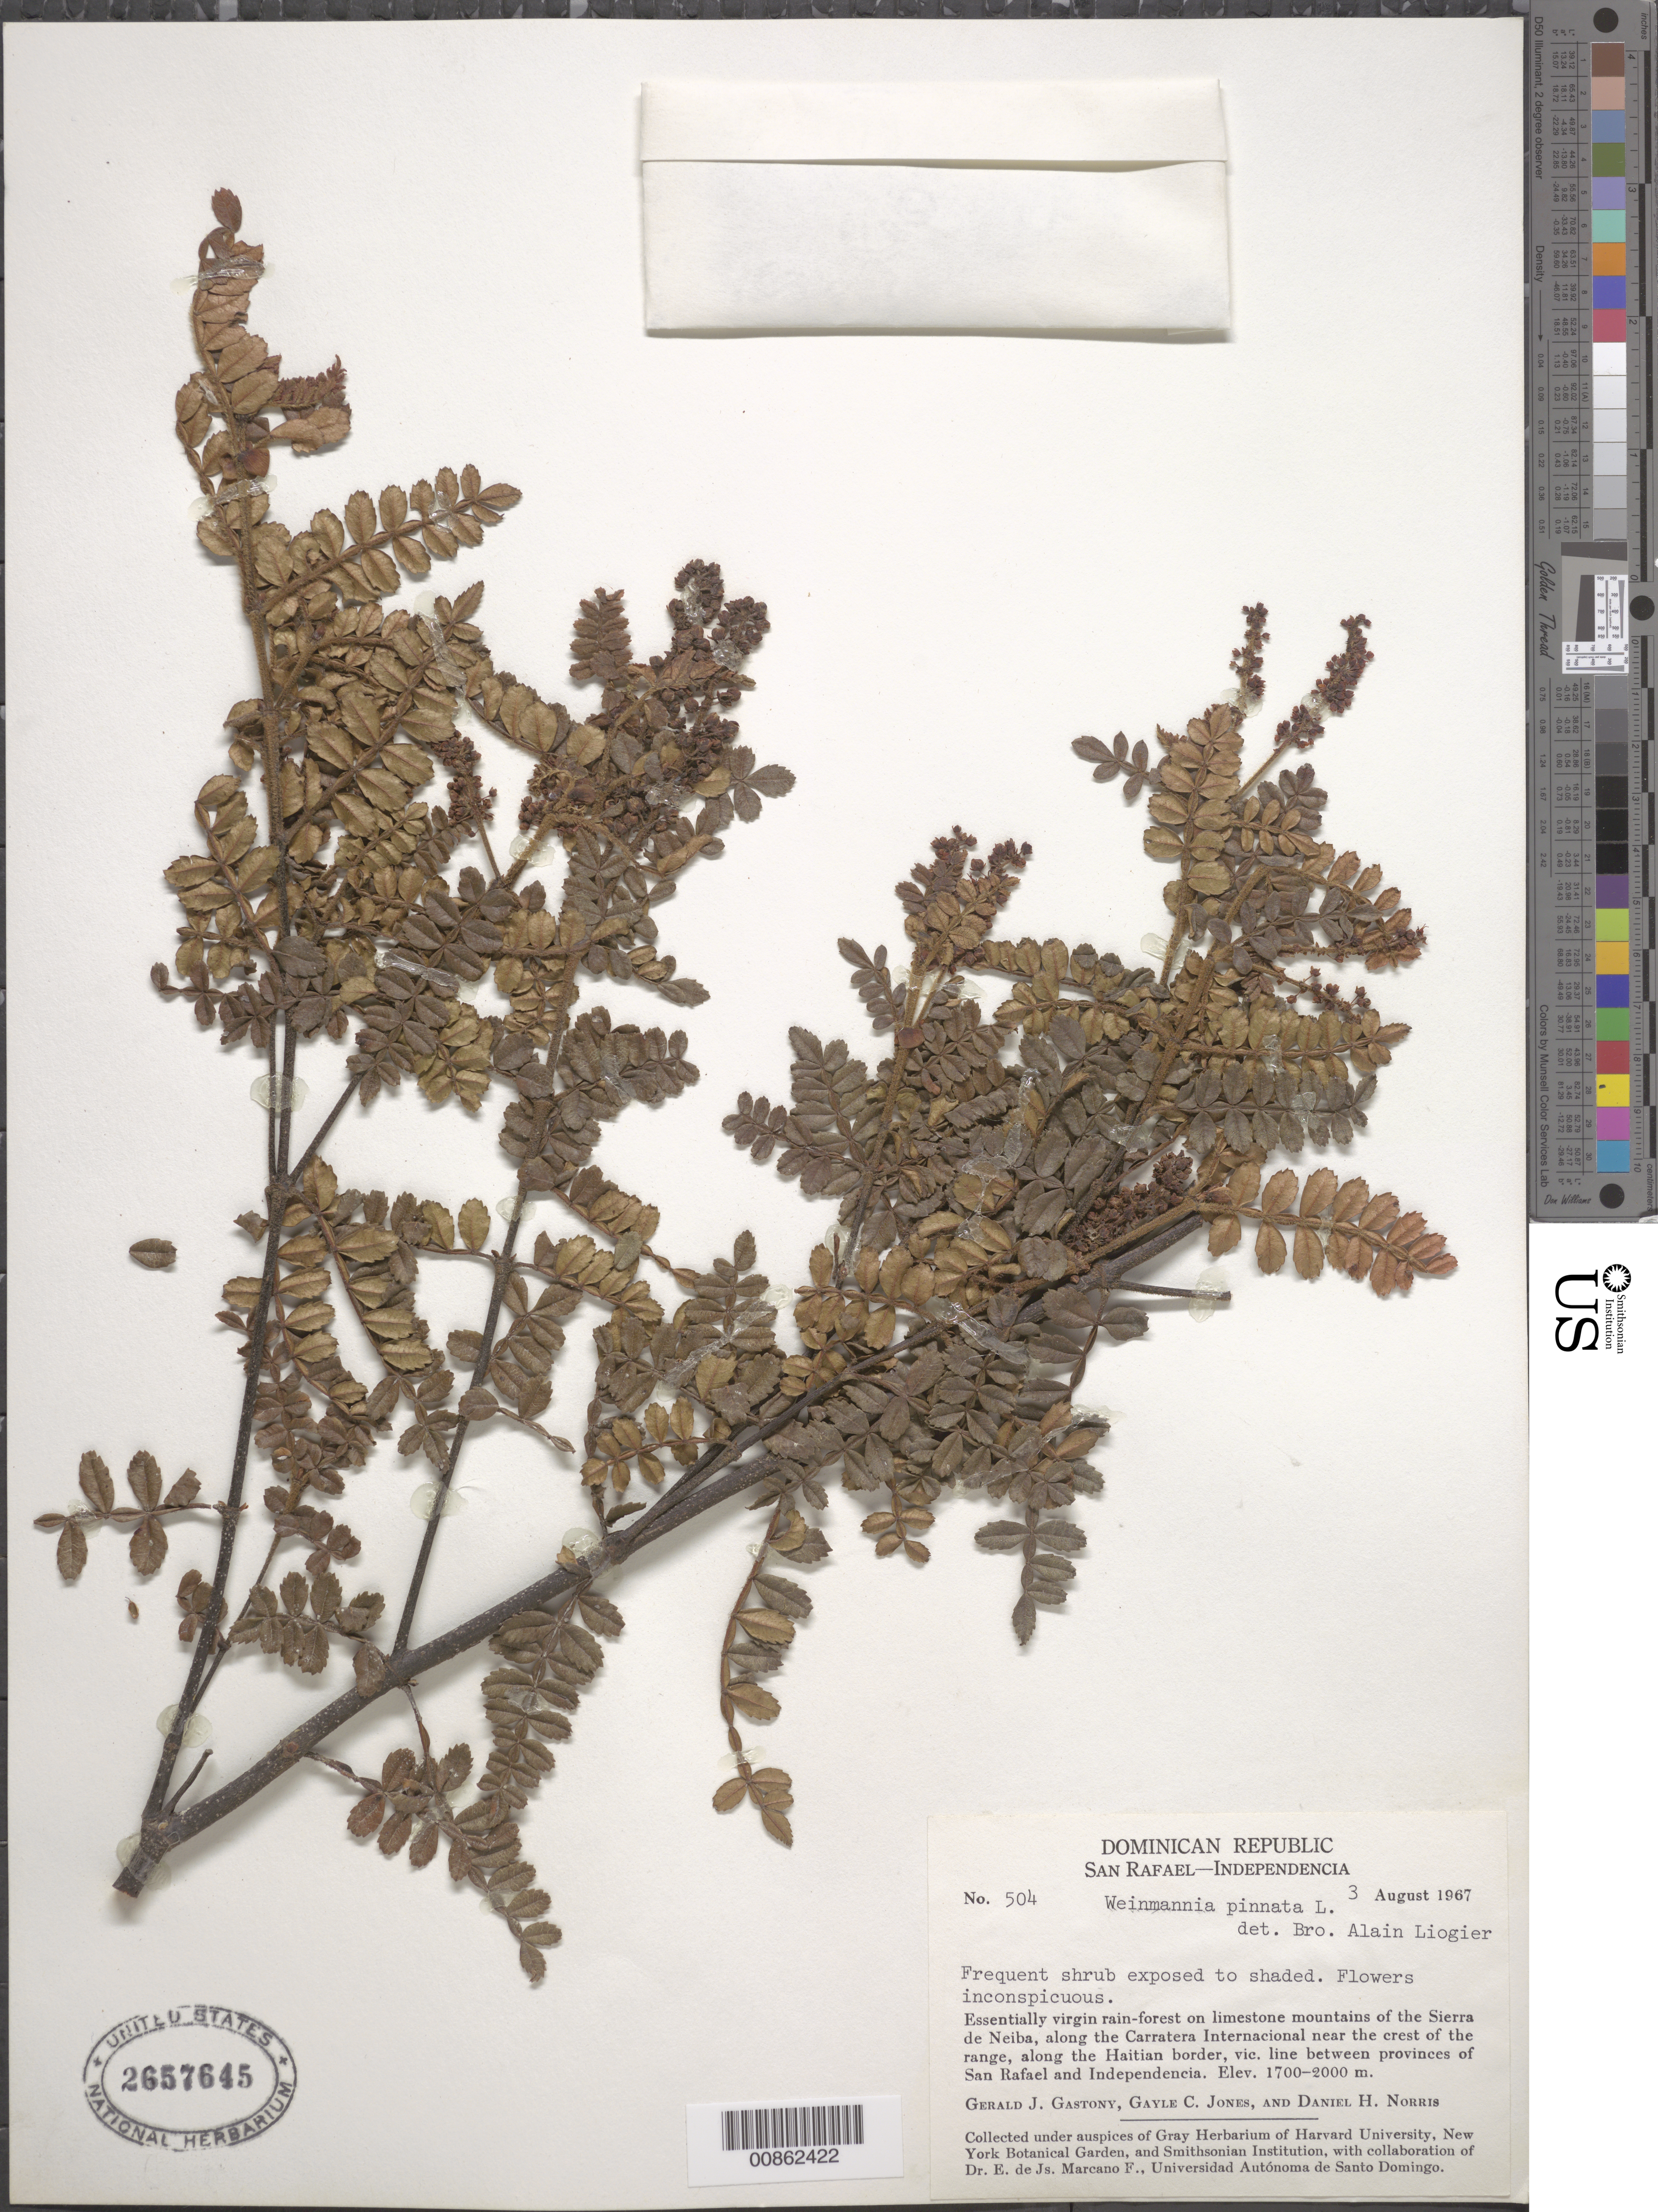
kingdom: Plantae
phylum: Tracheophyta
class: Magnoliopsida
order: Oxalidales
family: Cunoniaceae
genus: Weinmannia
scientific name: Weinmannia pinnata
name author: L.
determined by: Liogier, Alain H.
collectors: G. Gastony, G. C. Jones & D. H. Norris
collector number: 504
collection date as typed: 03 Aug 1967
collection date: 1967-08-03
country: Dominican Republic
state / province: Elías Piña / Independencia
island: Hispaniola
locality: Sierra de Neiba, along Carretera Internacional near the crest of the range, along the Haitian border, vicinity line between provinces of San Rafael (obsolete) and Independencia.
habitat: Frequent shrub exposed to shade. Essentially virgin rain-forest on limestone mountains.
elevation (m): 1700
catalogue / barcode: US 2657645